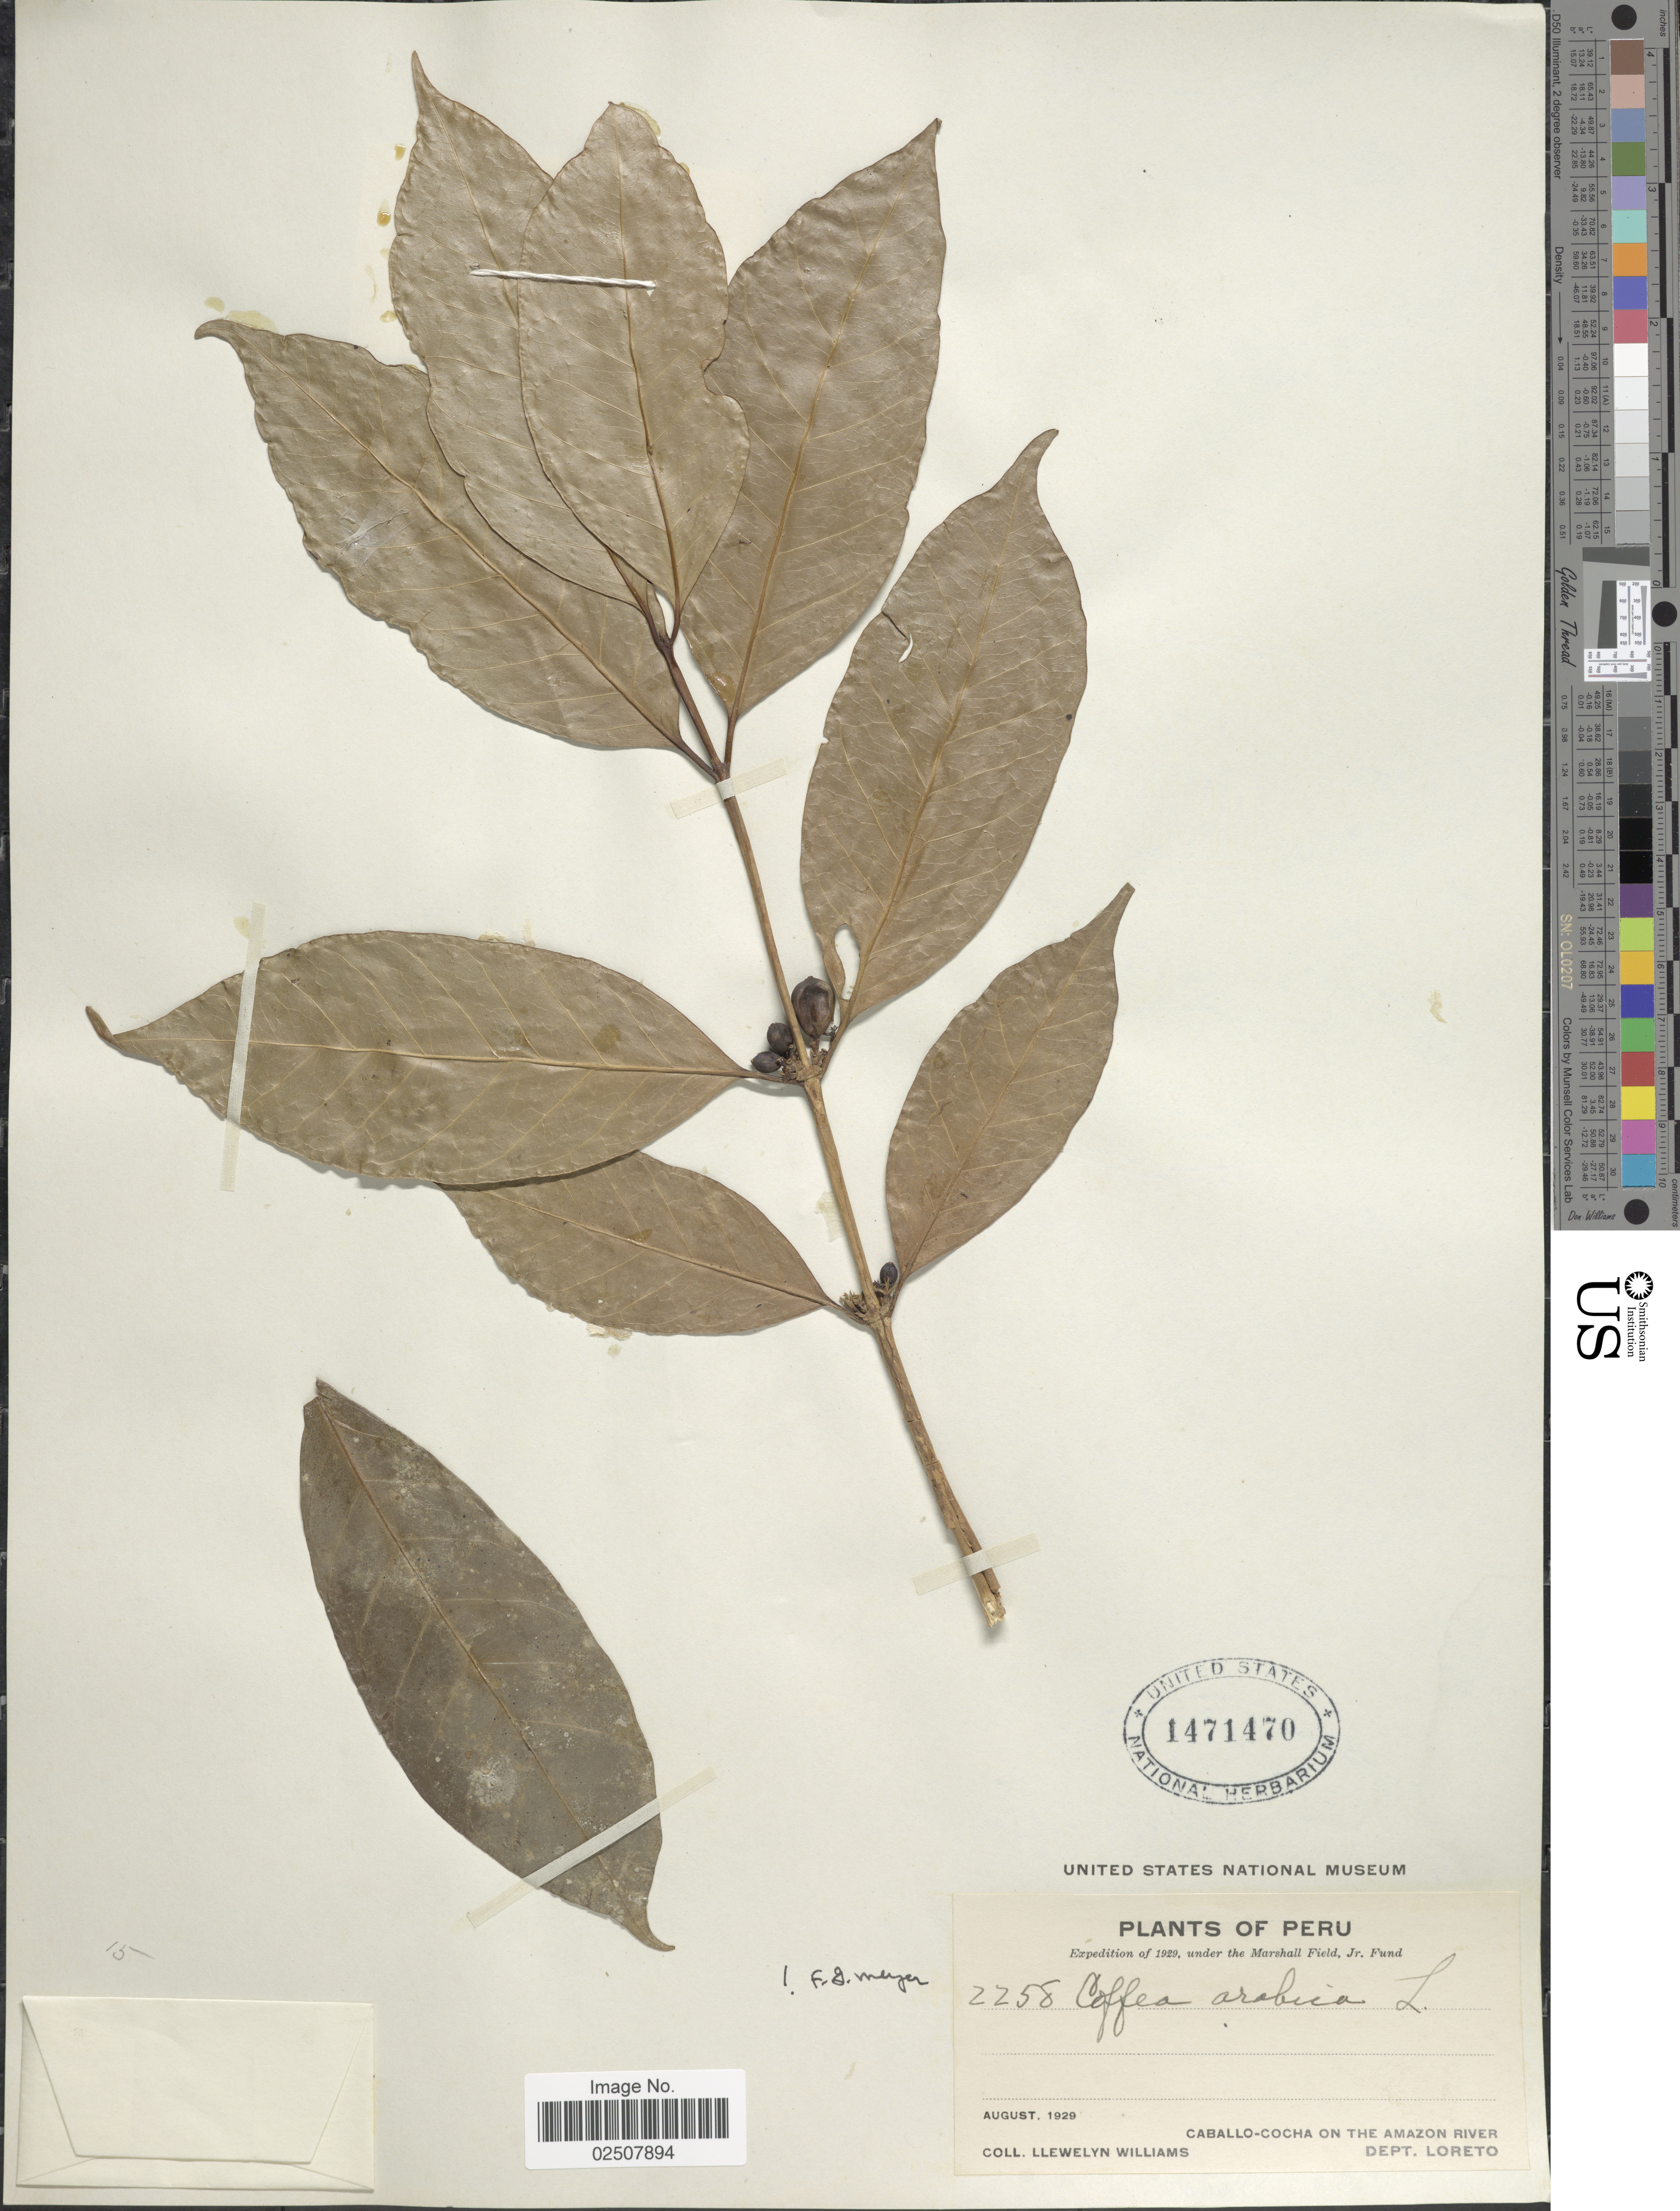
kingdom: Plantae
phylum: Tracheophyta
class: Magnoliopsida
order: Gentianales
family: Rubiaceae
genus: Coffea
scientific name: Coffea arabica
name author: L.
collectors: Ll. Williams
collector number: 2258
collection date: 1929-08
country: Peru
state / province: Loreto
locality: Caballo-Cocha on the Amazon River, Dept. Loreto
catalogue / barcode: US 1471470